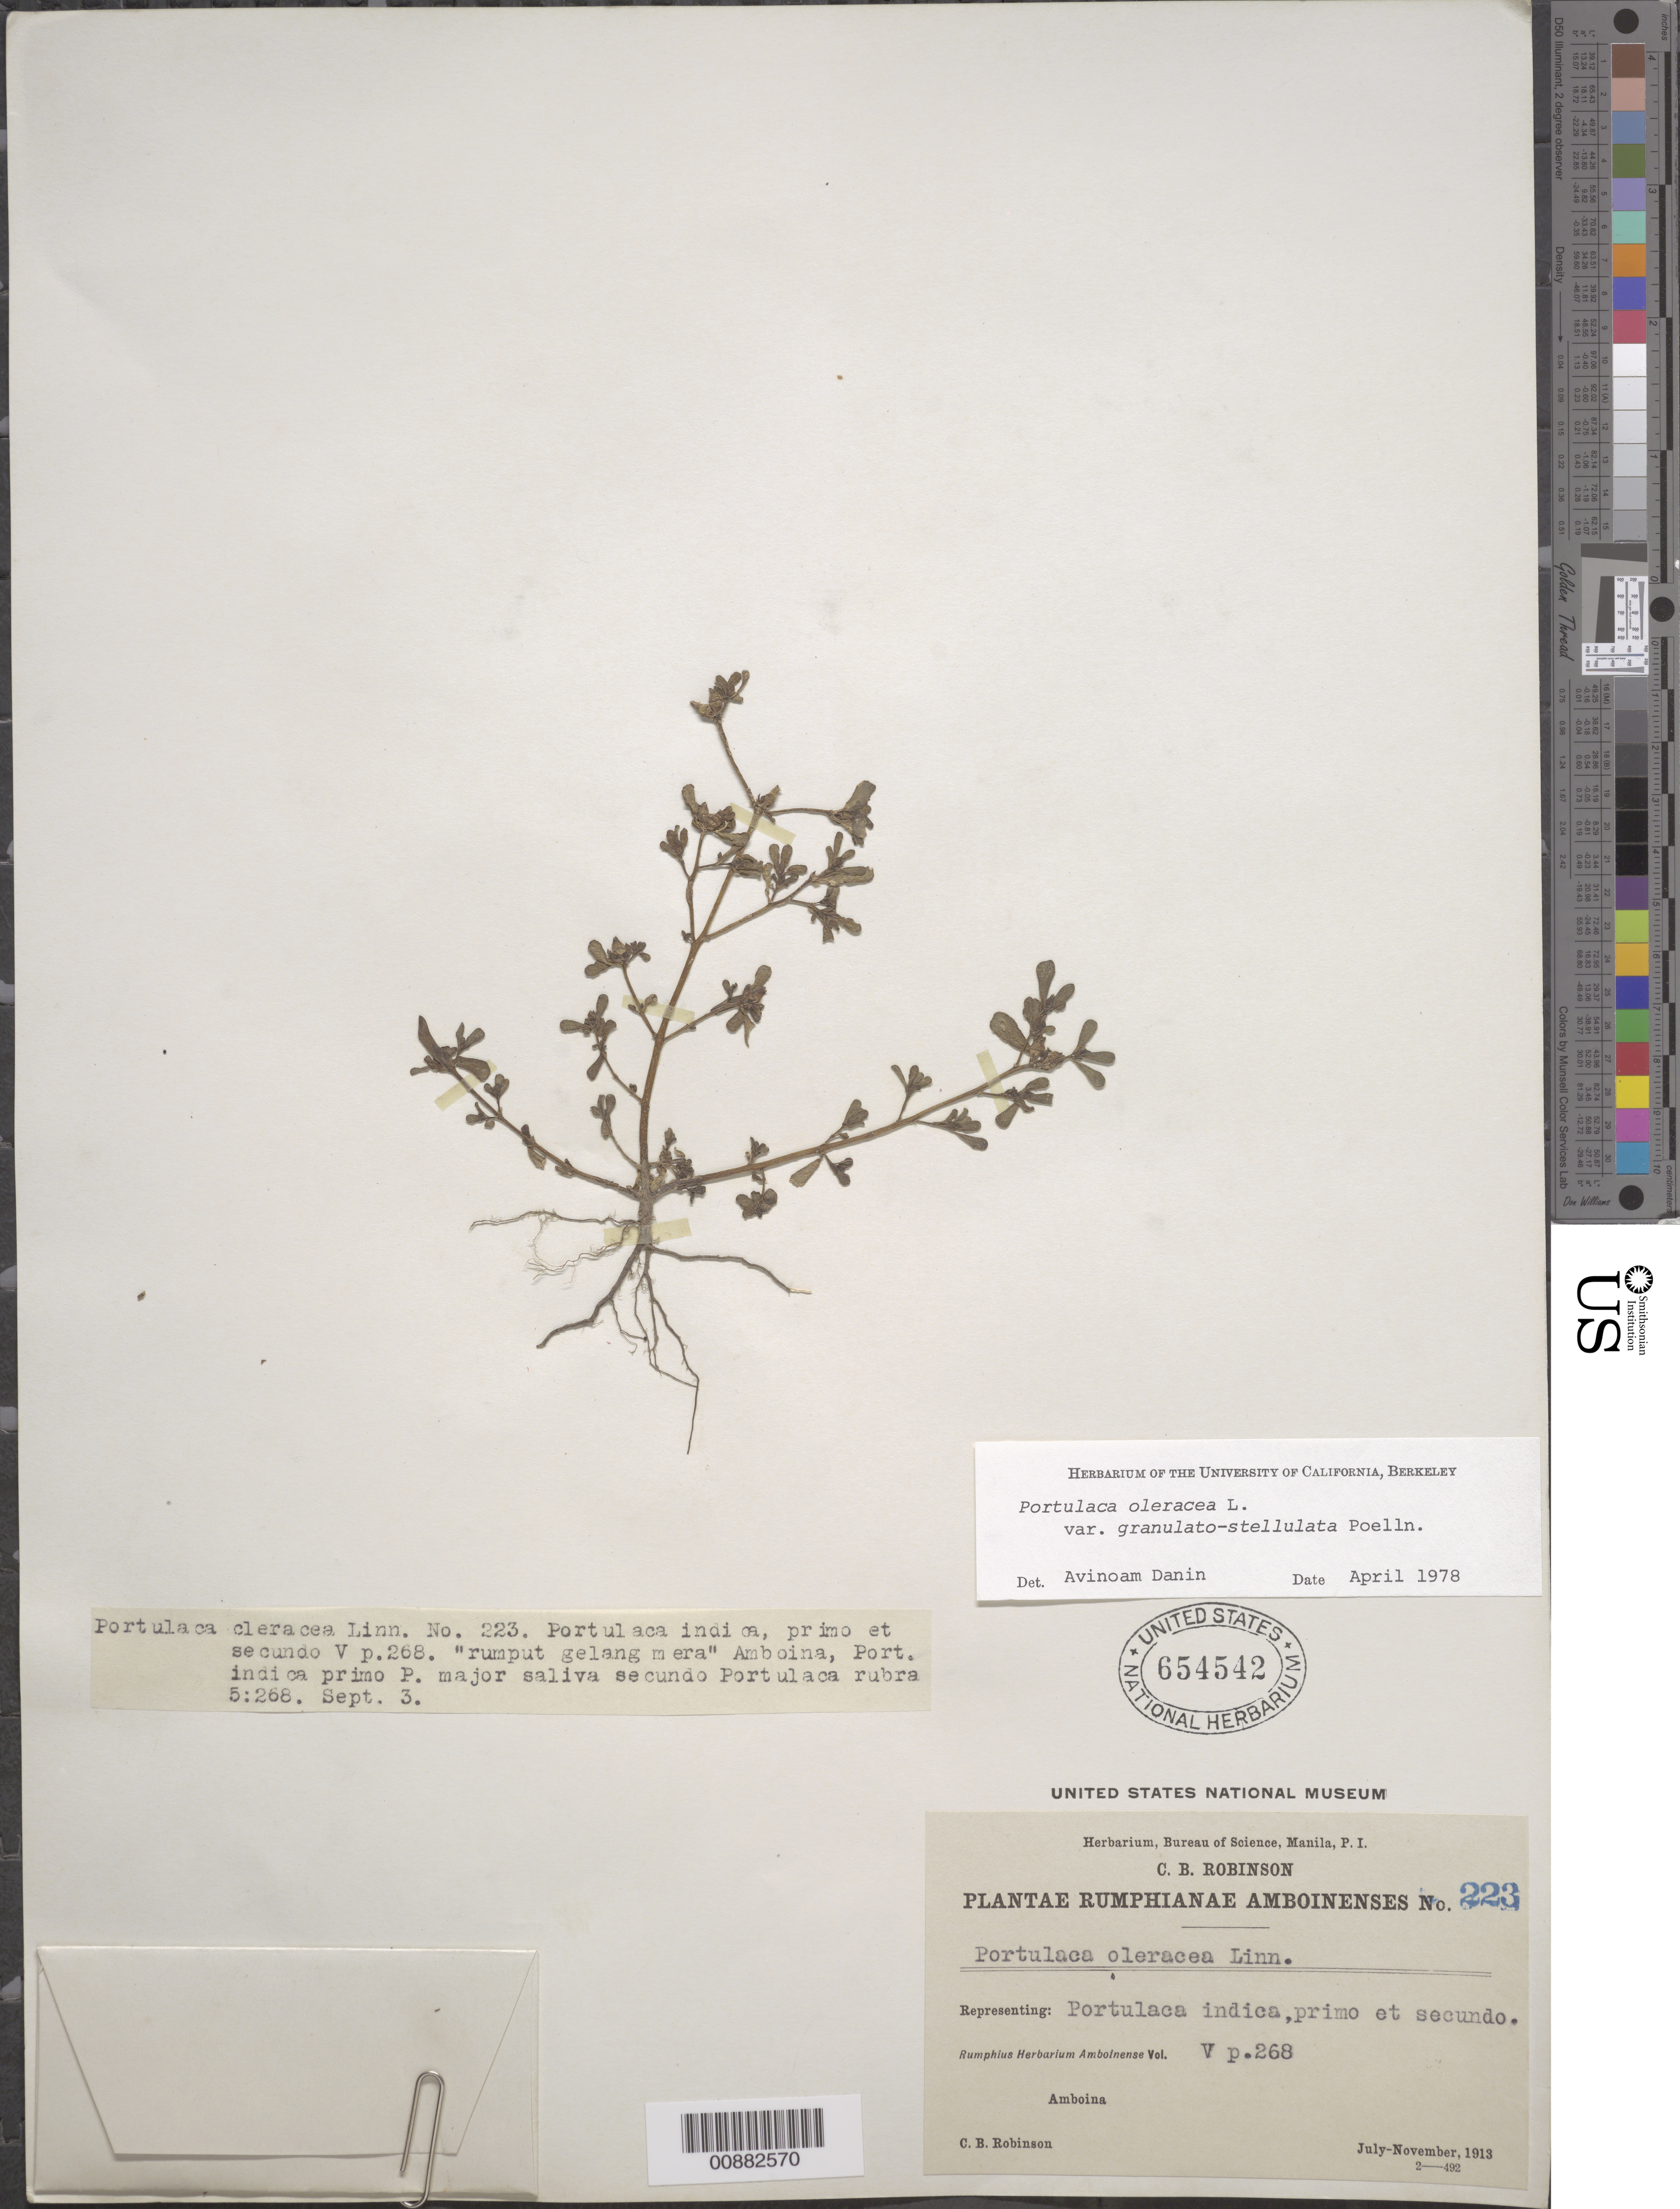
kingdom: Plantae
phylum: Tracheophyta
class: Magnoliopsida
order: Caryophyllales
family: Portulacaceae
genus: Portulaca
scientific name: Portulaca oleracea var. granulatostellulata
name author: Poelln.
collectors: C. Robinson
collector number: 223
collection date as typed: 02 Jul 1913 to 31 Nov 1913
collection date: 1913-07-02/1913-11-30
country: Indonesia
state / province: Maluku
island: Amboina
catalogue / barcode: US 654542